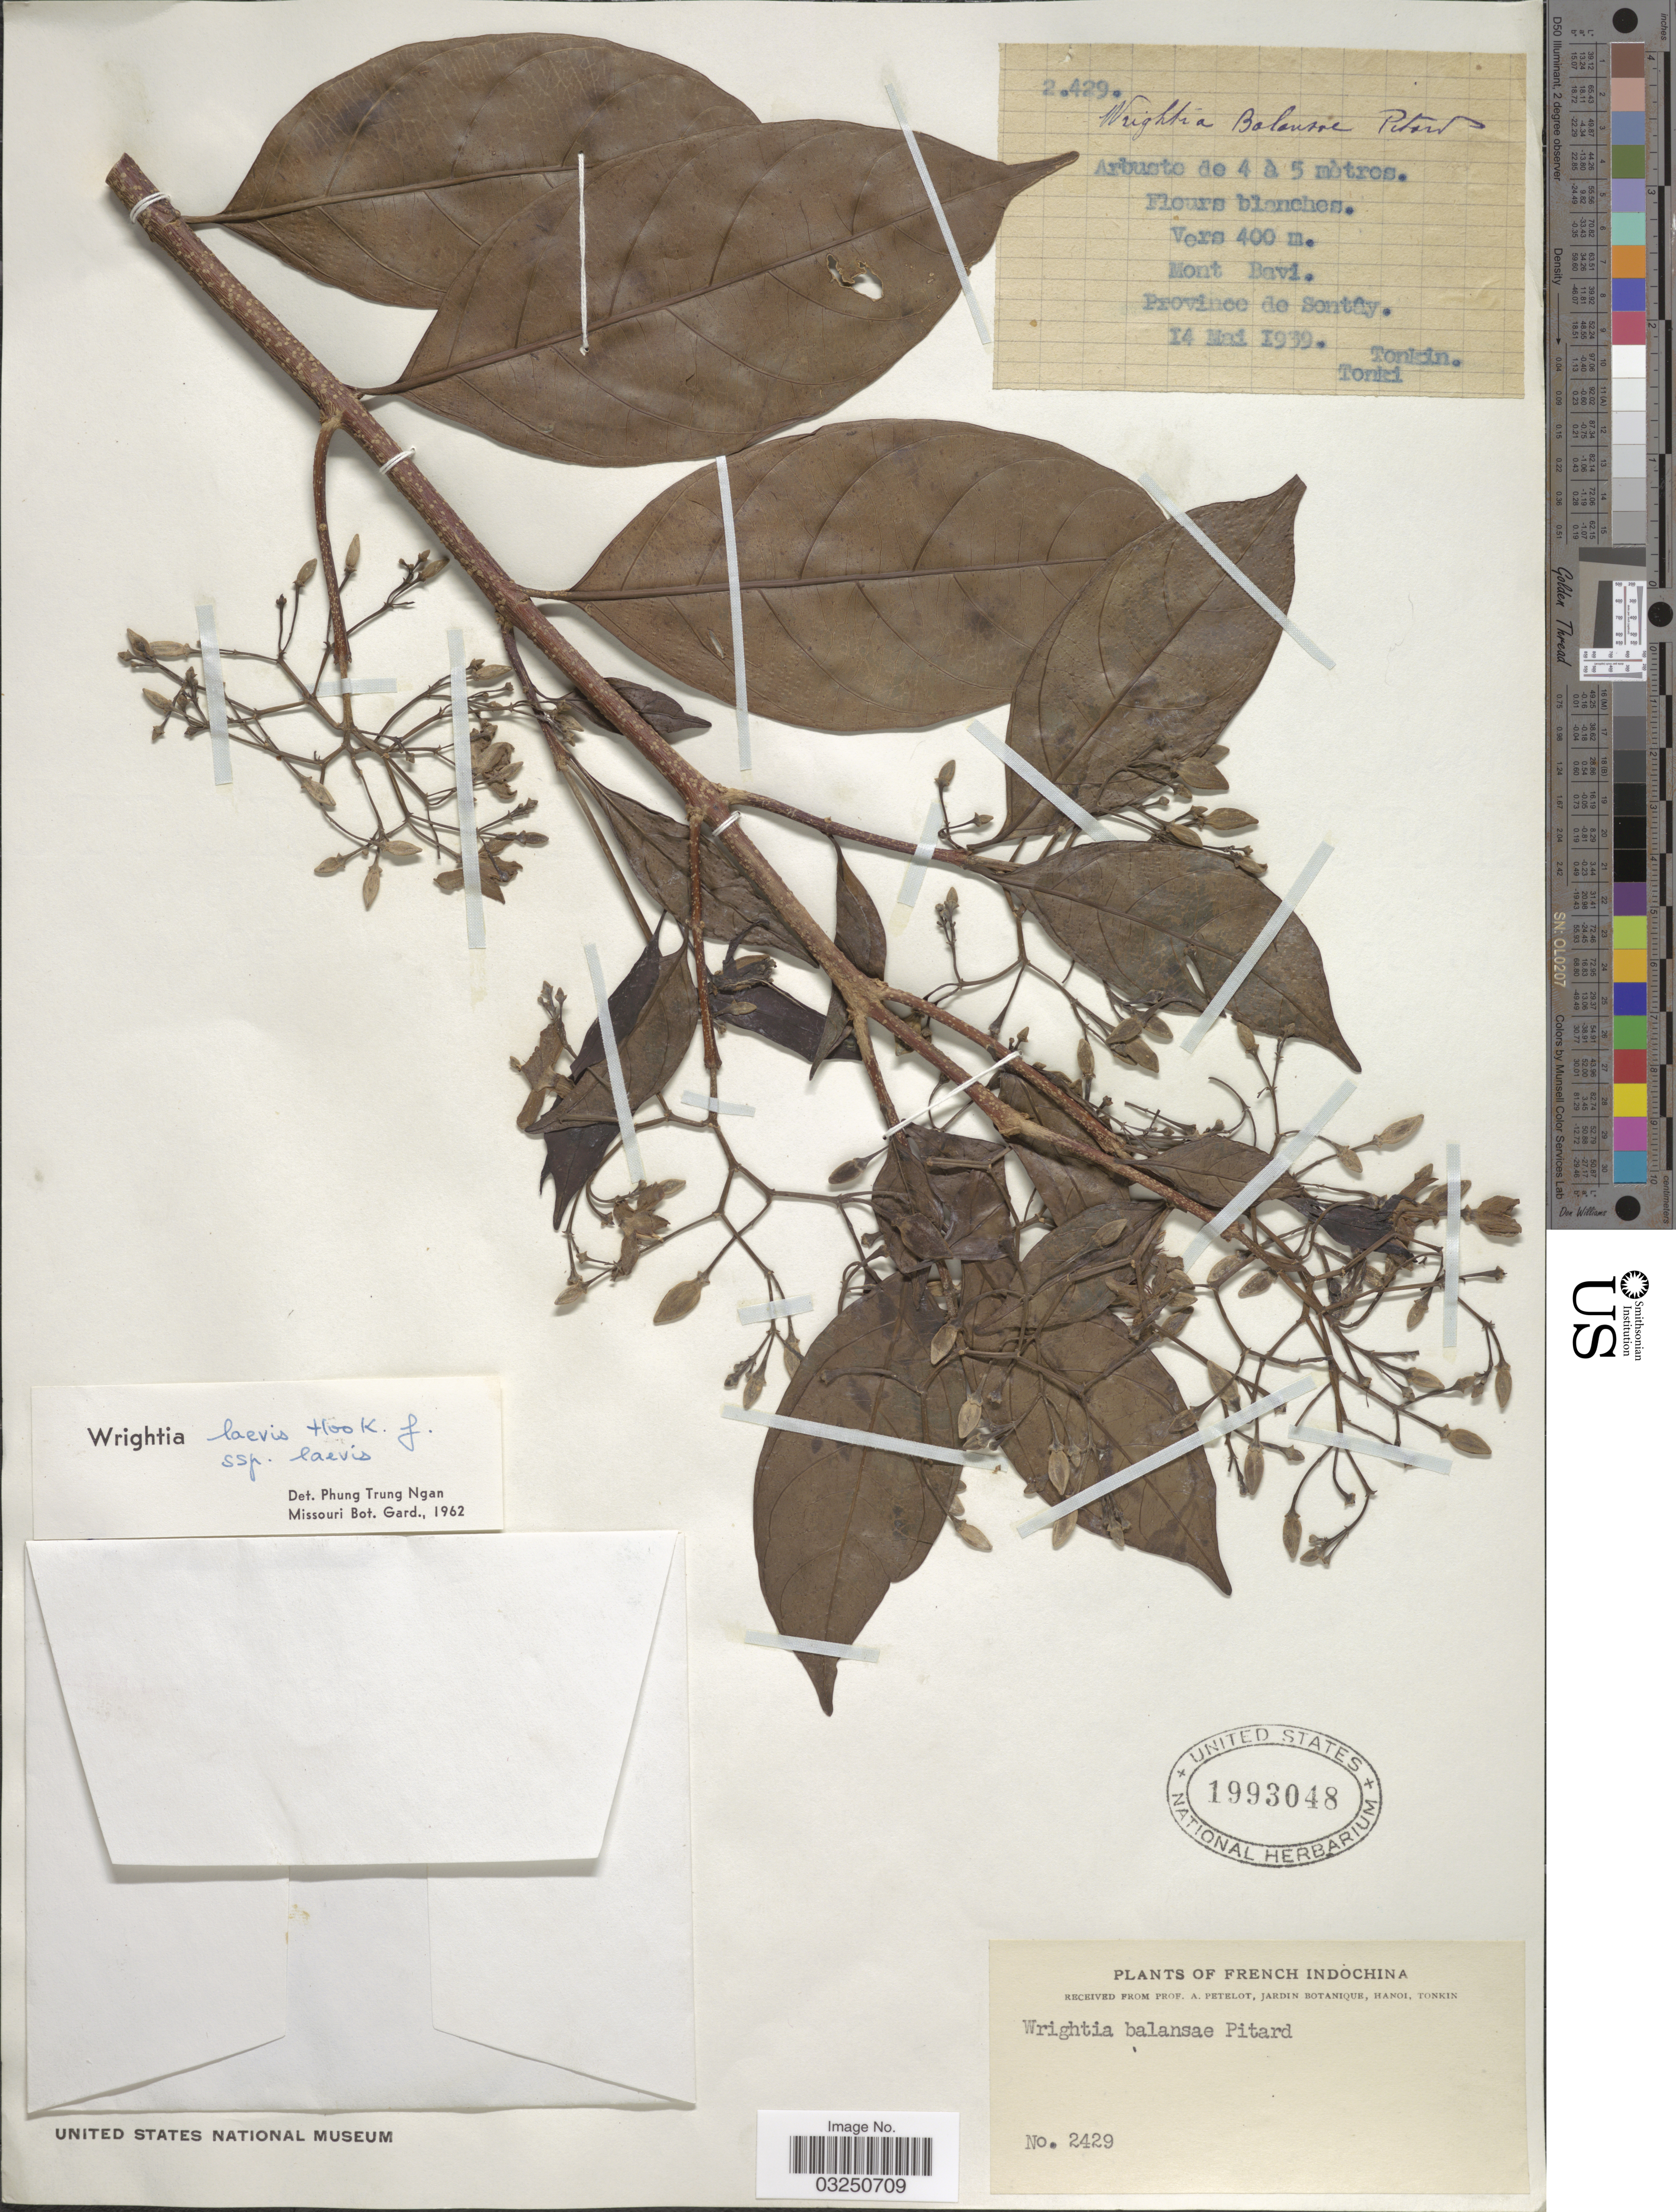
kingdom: Plantae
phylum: Tracheophyta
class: Magnoliopsida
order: Gentianales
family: Apocynaceae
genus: Wrightia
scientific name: Wrightia laevis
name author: Hook. f.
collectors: P. A. Pételot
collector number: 2429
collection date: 1939-05-14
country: Vietnam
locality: Mont Bavi. Province de Sontây.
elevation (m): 400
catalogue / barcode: US 1993048